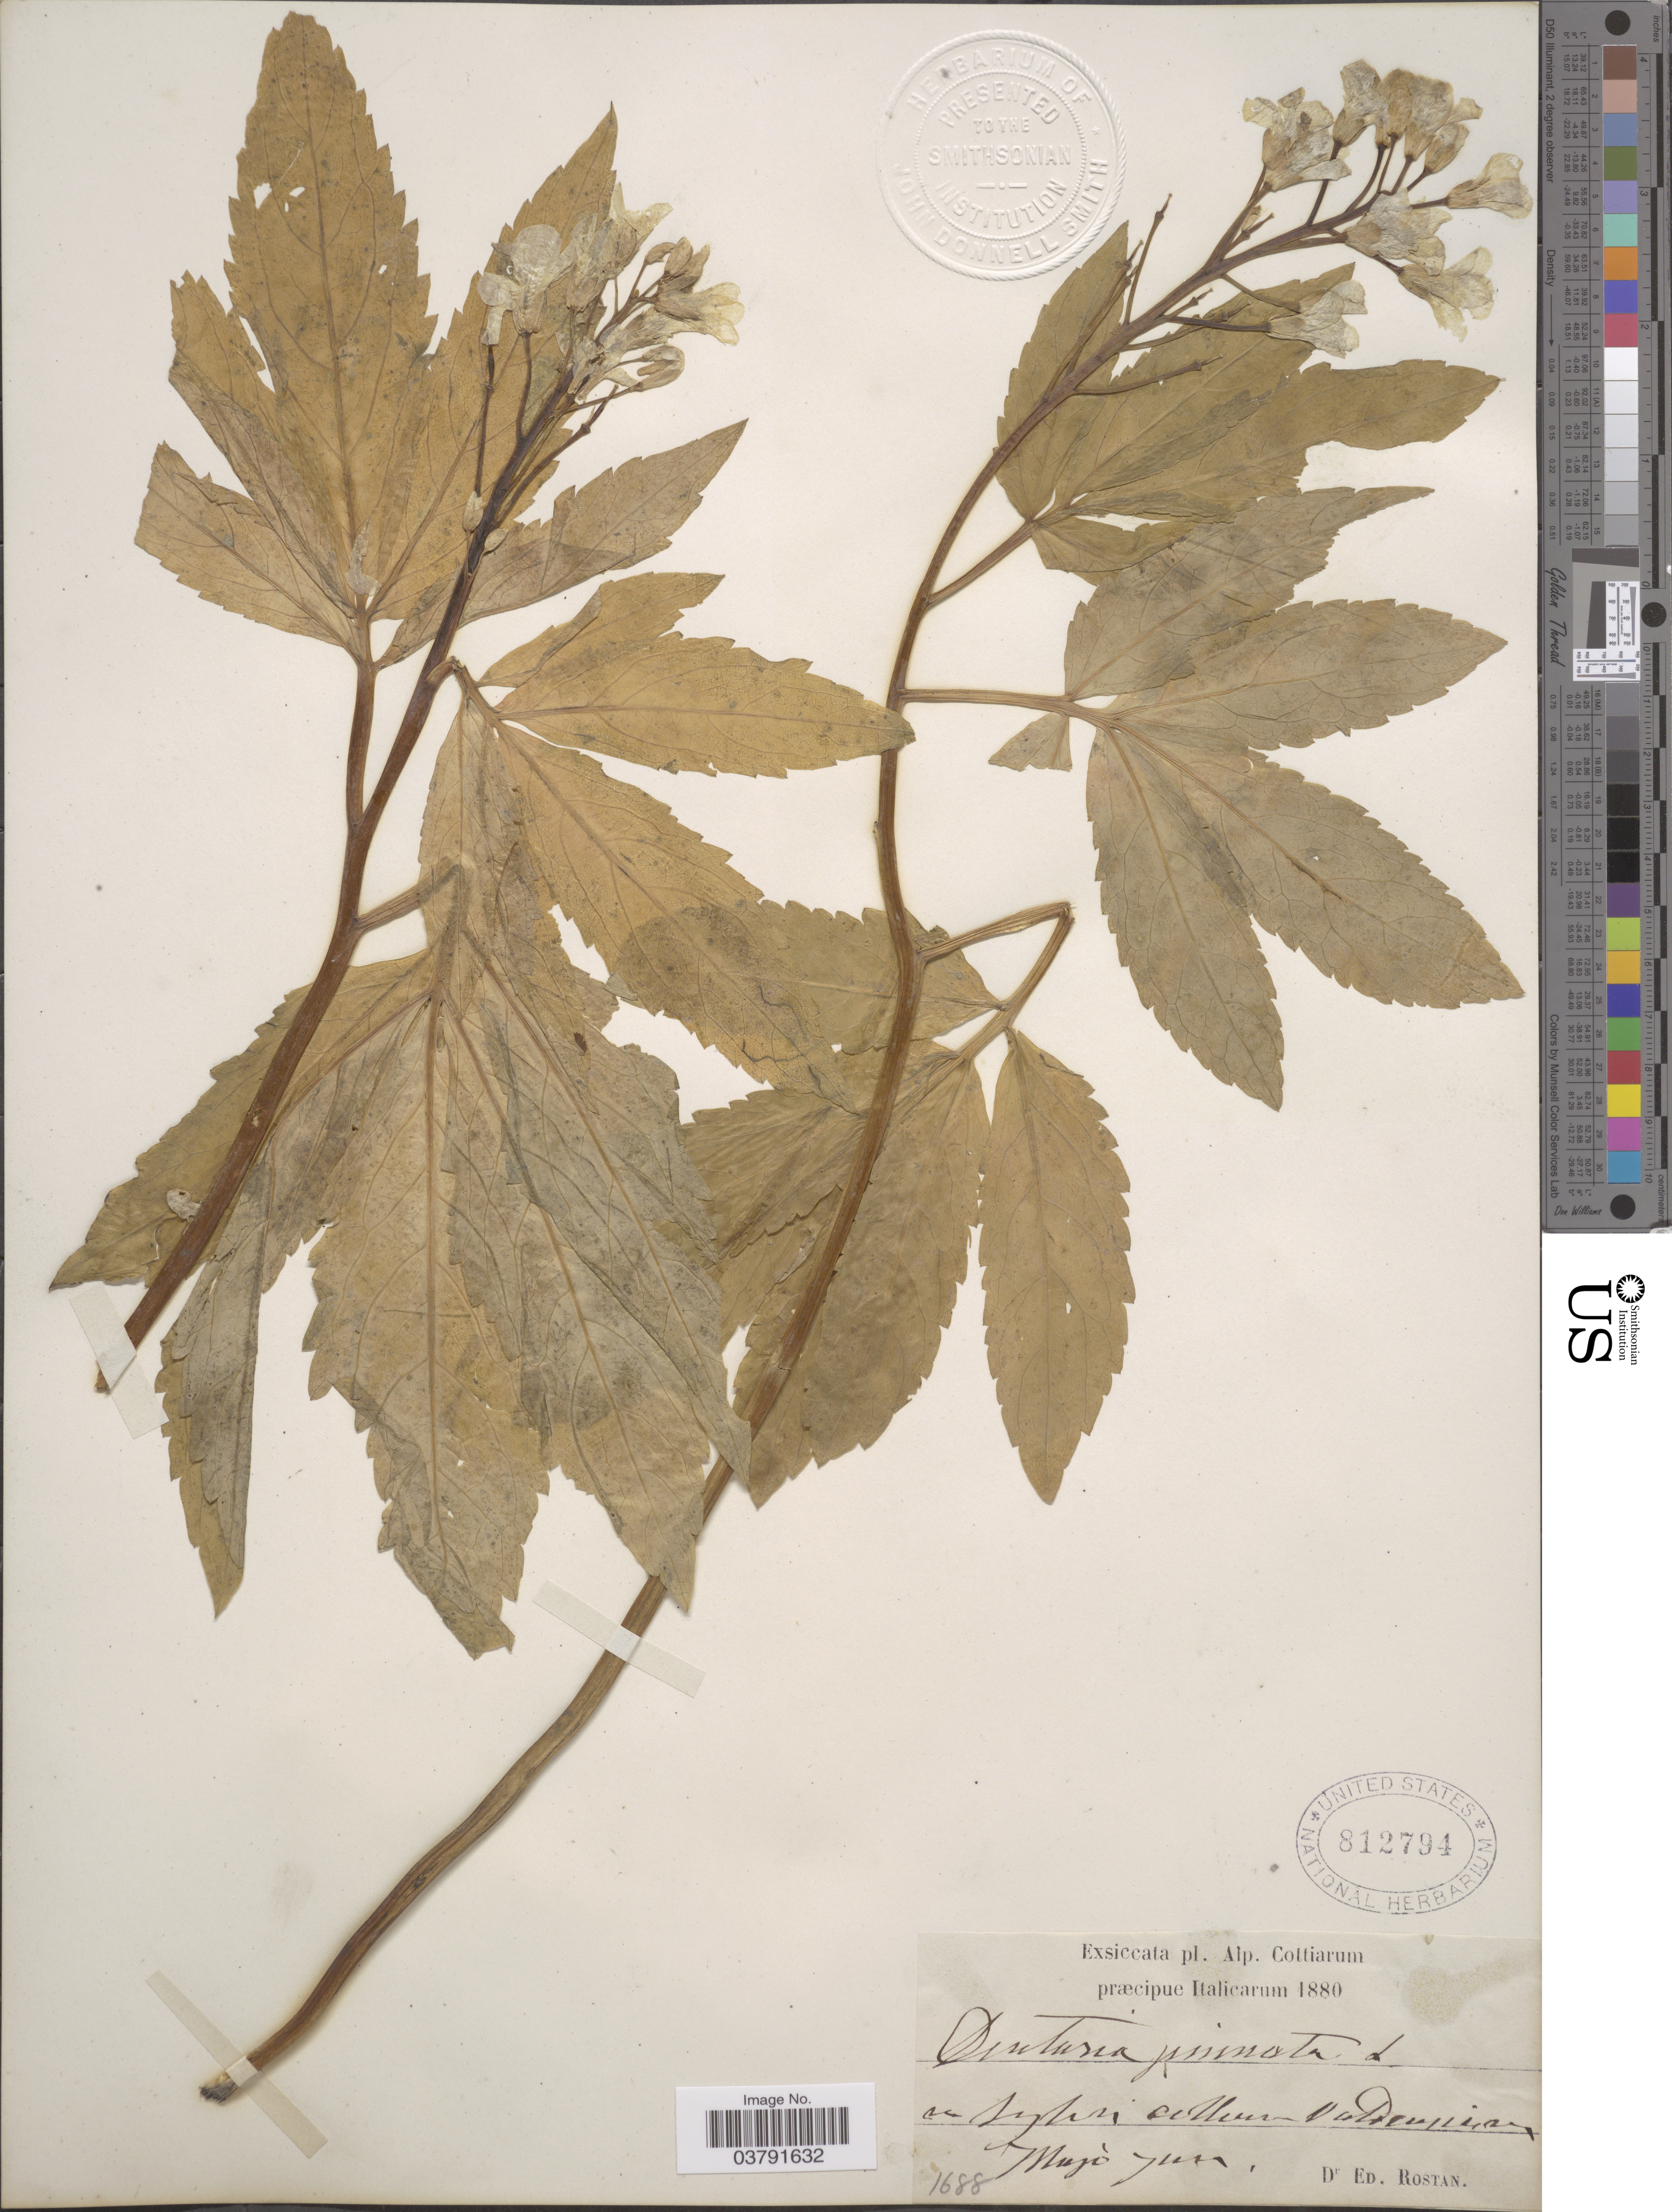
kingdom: Plantae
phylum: Tracheophyta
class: Magnoliopsida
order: Brassicales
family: Brassicaceae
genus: Dentaria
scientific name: Dentaria pinnata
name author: Lam.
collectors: E. Rostan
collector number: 1688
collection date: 1880-05/1880-06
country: Italy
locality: Alp. Cattiarum præcipue. Sa sylvi collum valdeniar. [interpreted]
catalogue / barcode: US 812794